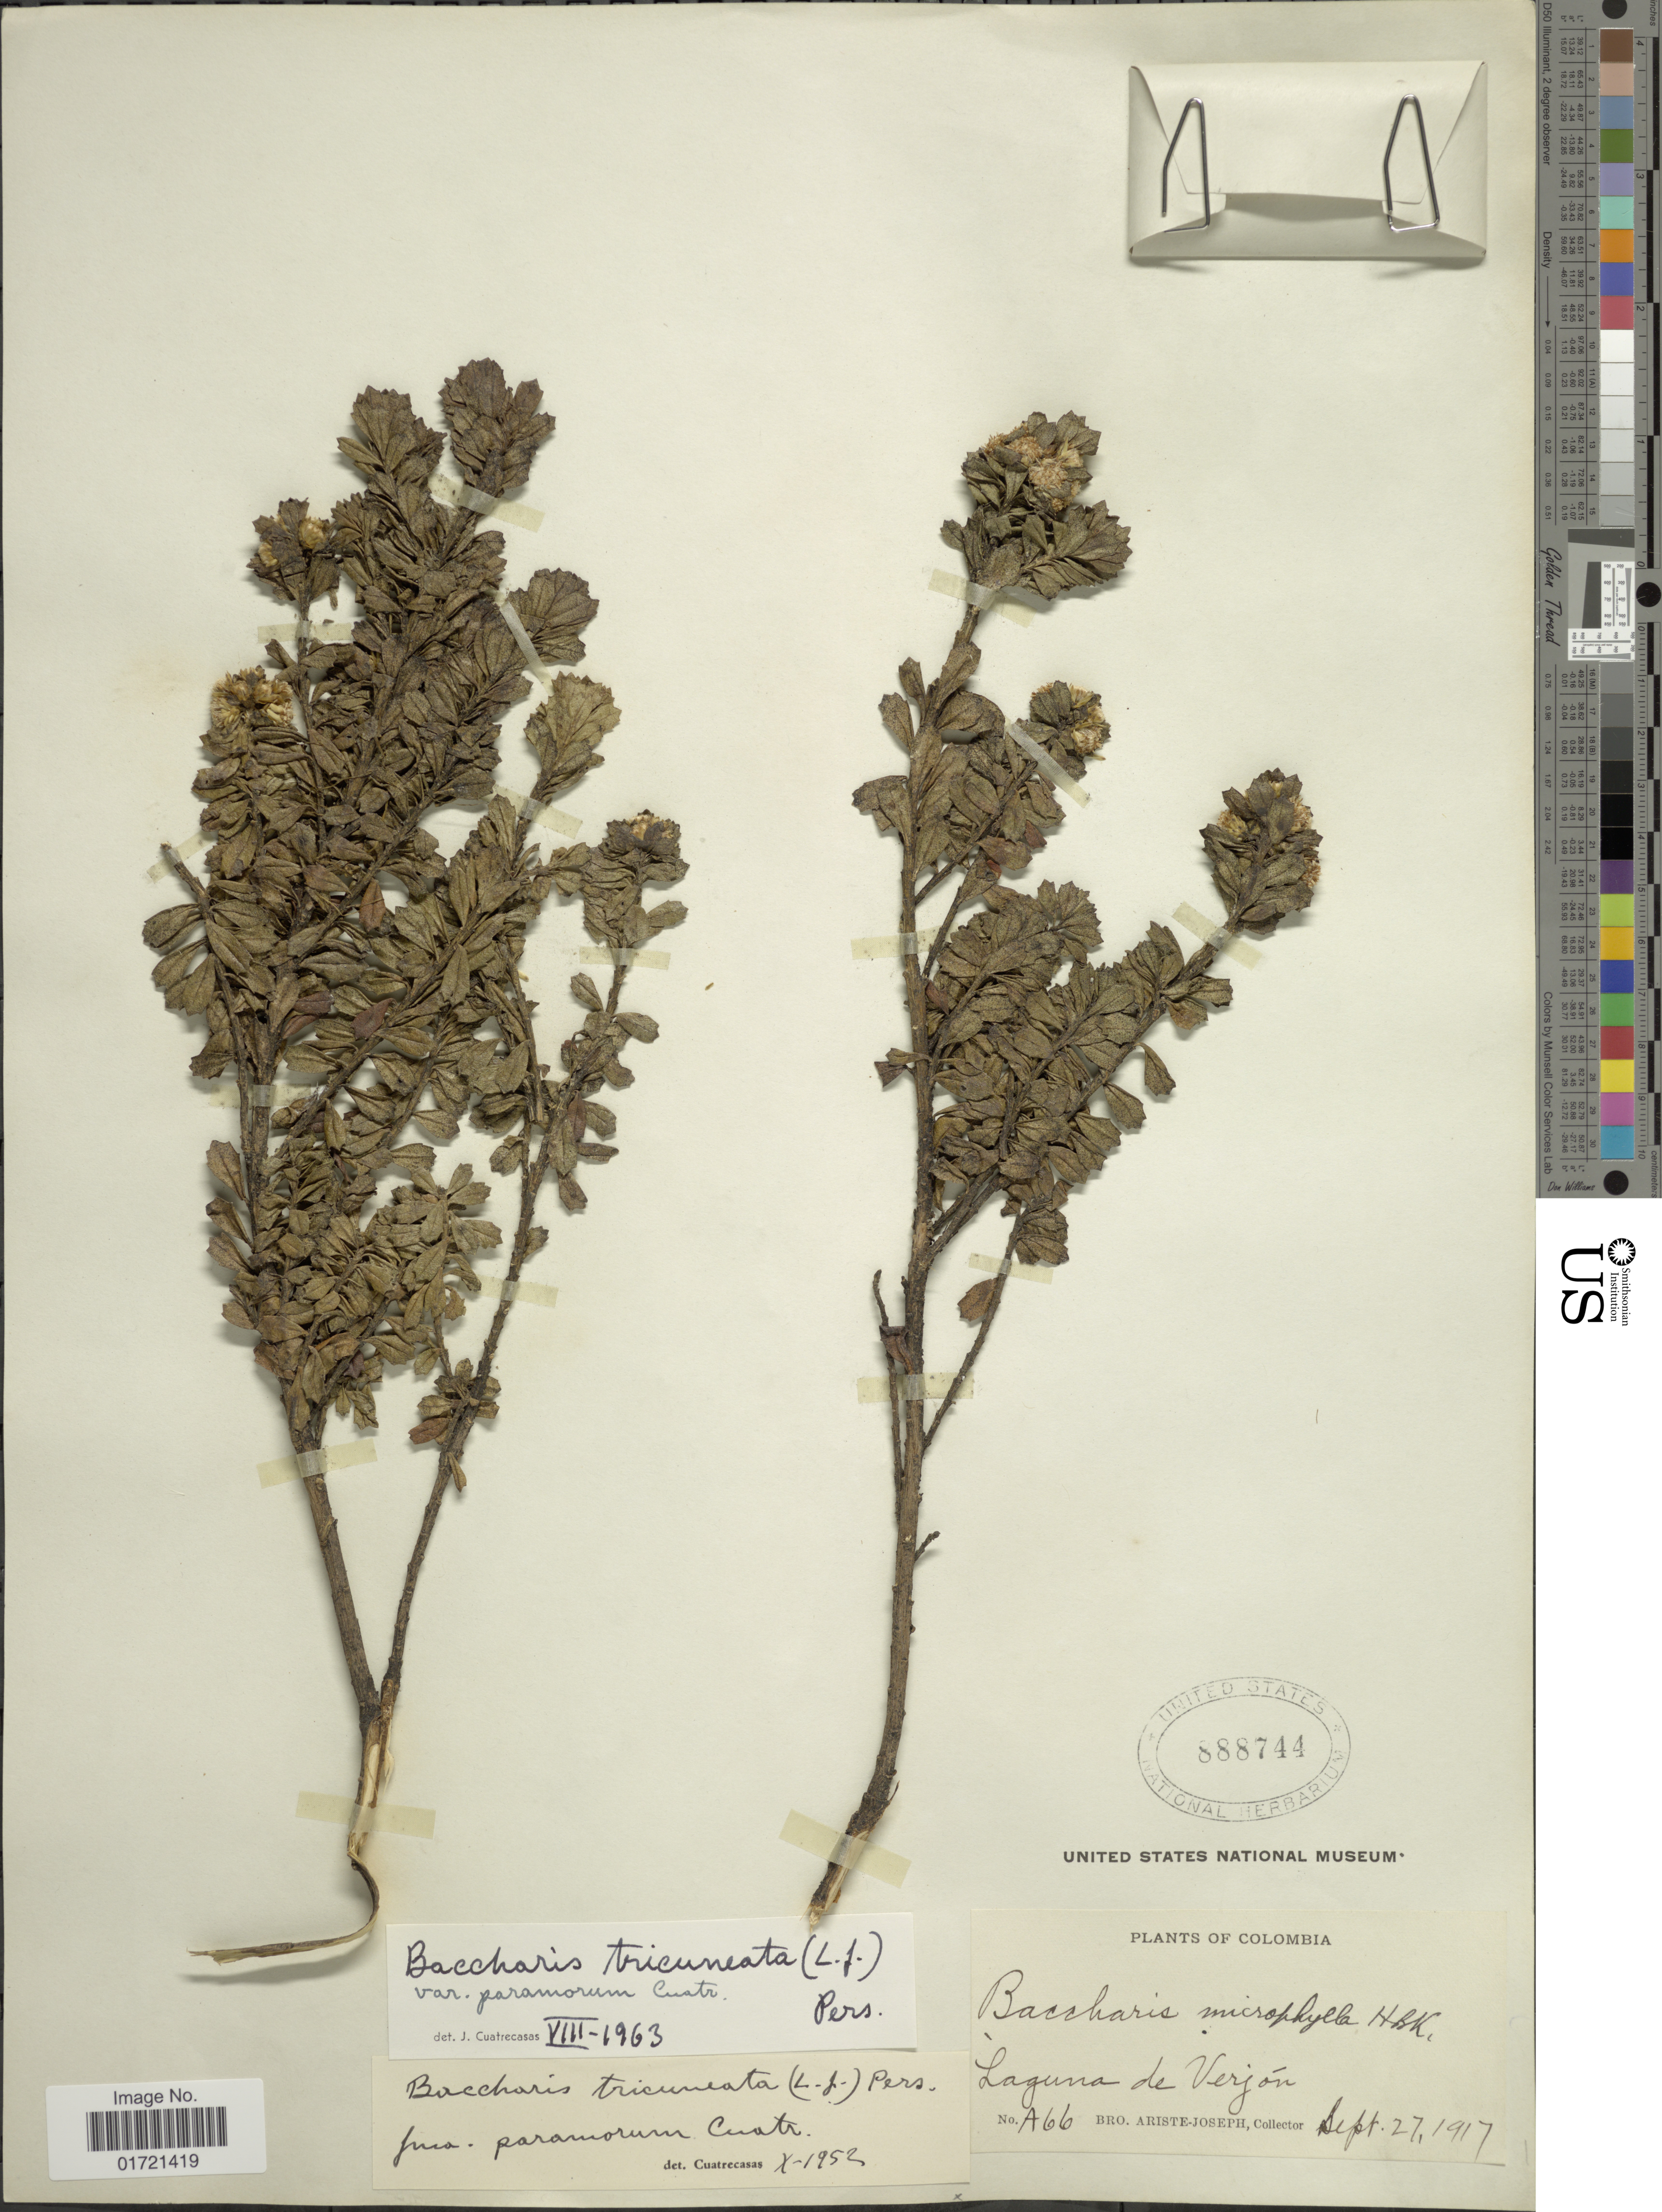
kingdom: Plantae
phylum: Tracheophyta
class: Magnoliopsida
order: Asterales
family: Asteraceae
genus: Baccharis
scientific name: Baccharis tricuneata var. paramorum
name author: Cuatrec.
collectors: Bro. Ariste-Joseph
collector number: A66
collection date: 1917-09-27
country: Colombia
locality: Laguna de Verjon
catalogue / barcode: US 888744